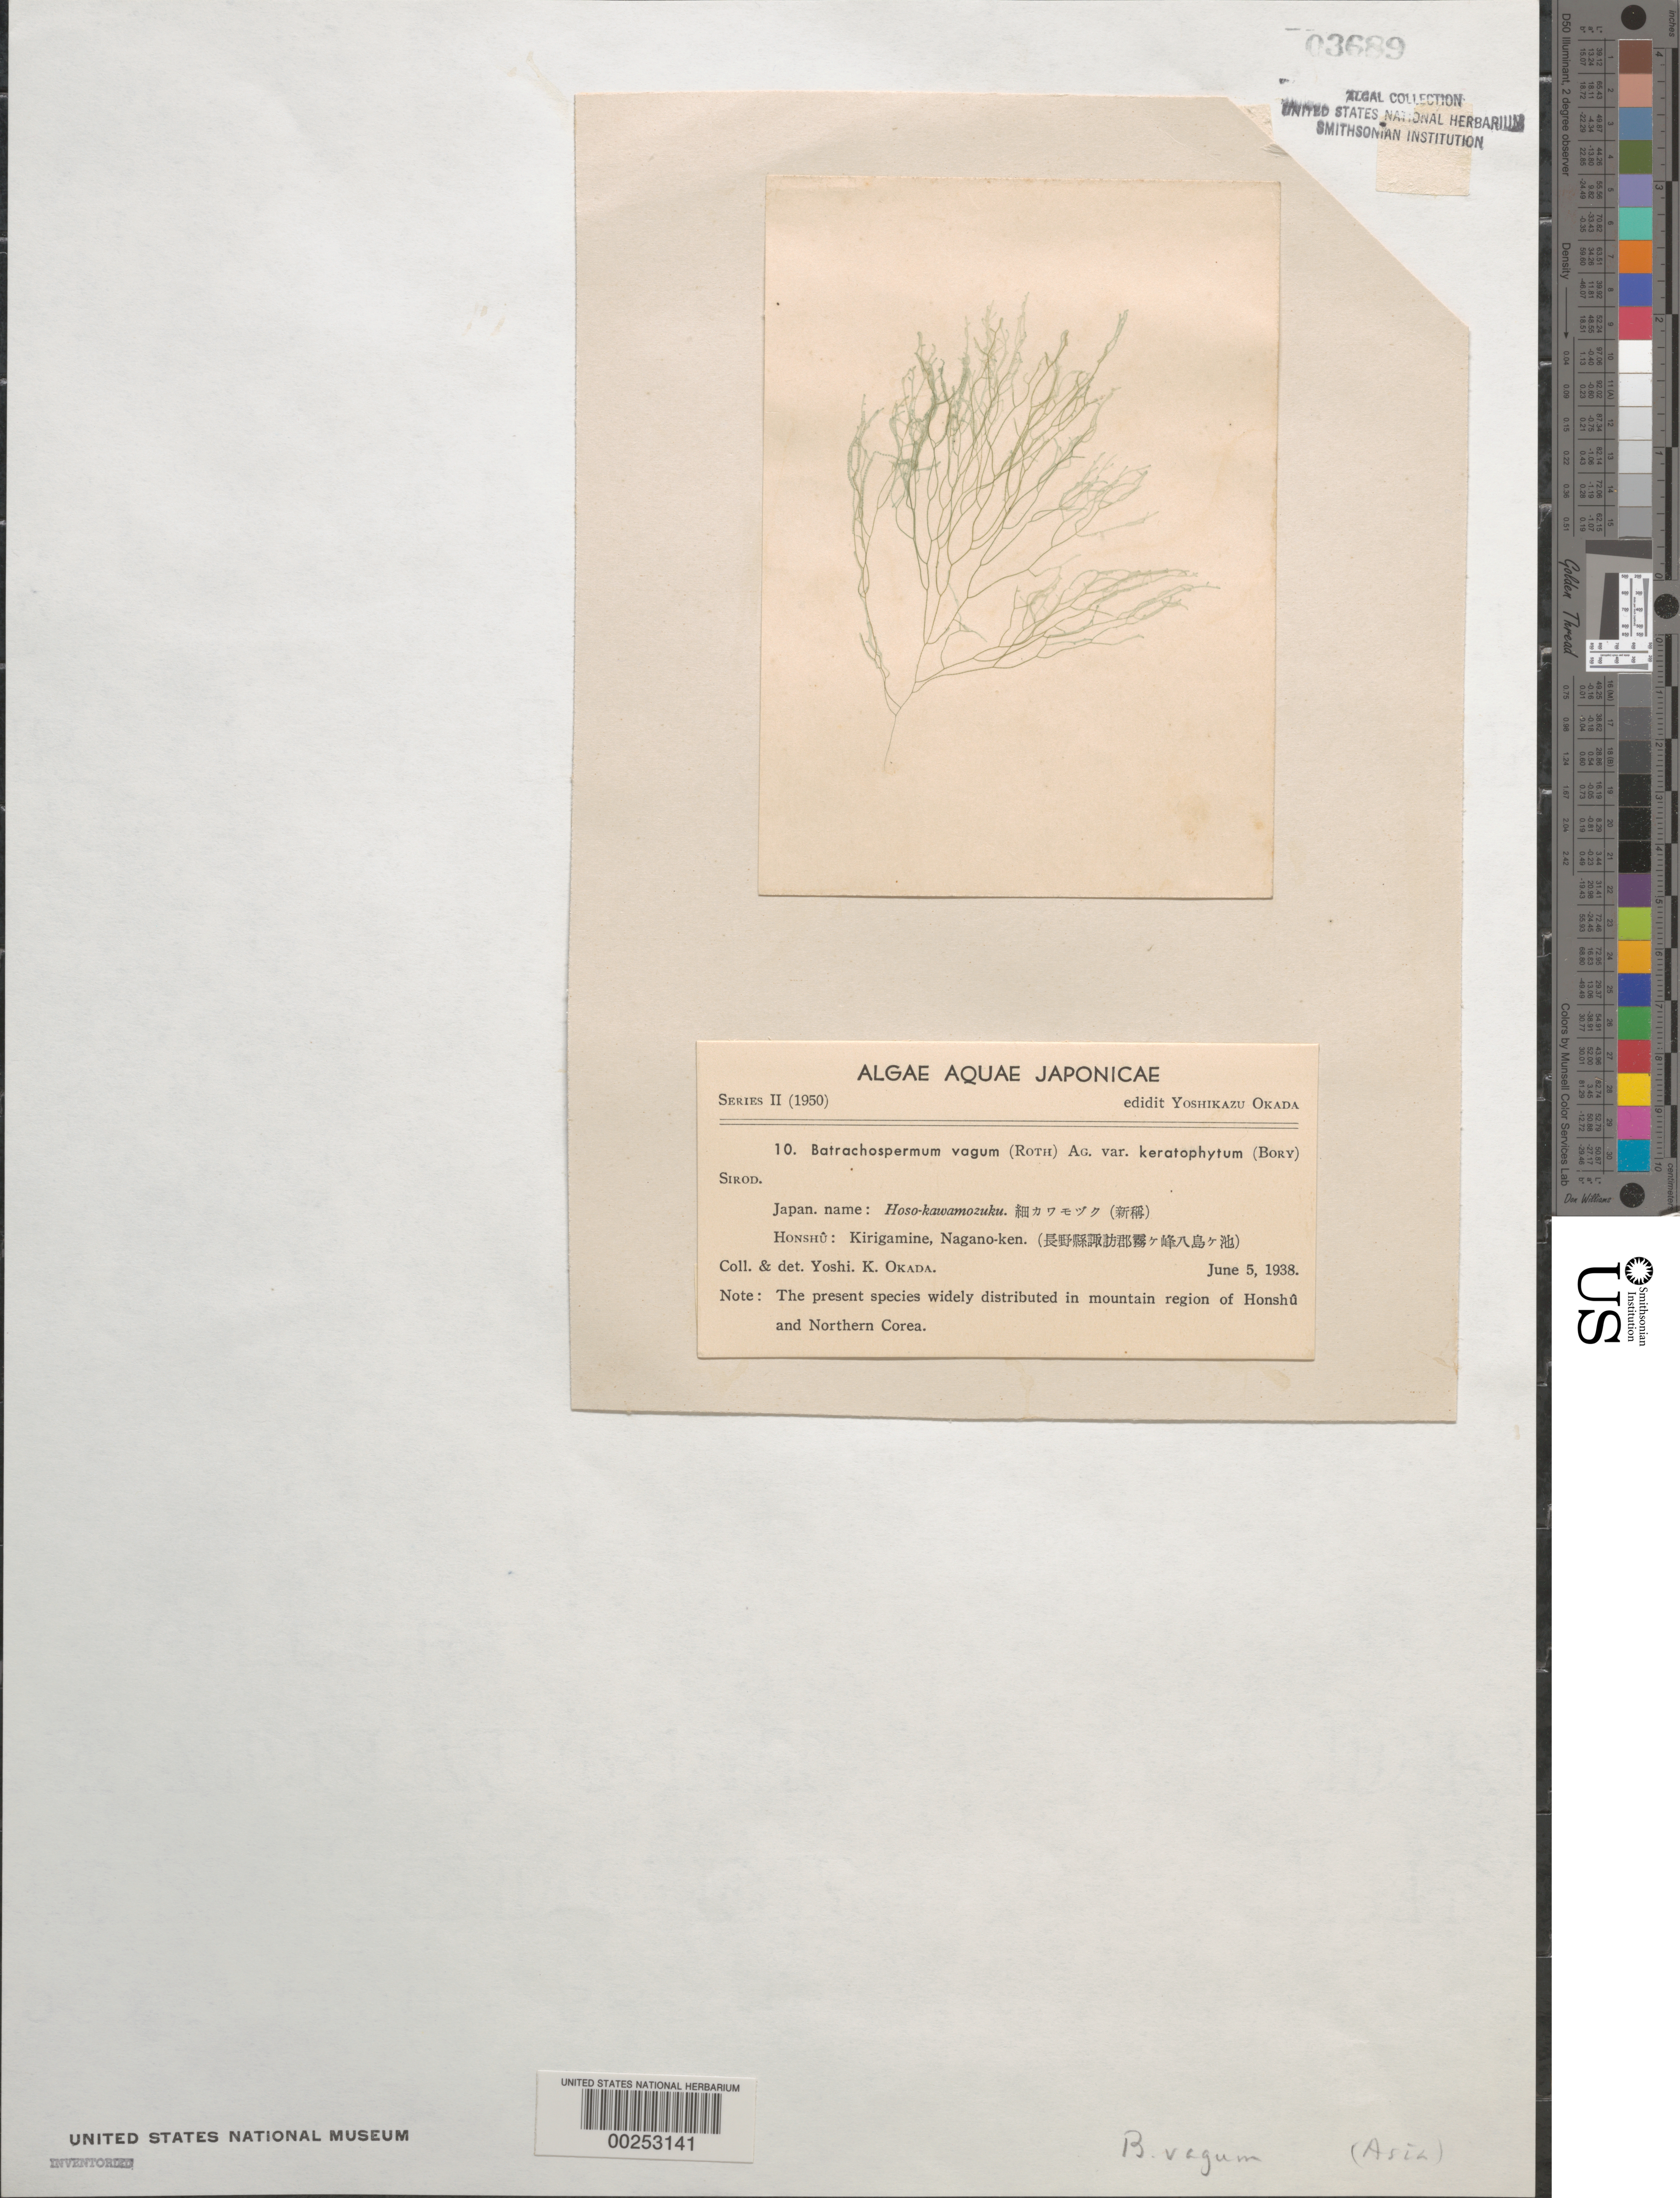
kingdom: Plantae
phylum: Rhodophyta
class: Florideophyceae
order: Batrachospermales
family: Batrachospermaceae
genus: Batrachospermum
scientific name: Batrachospermum turfosum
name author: Bory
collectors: Y. Okada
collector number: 10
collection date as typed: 05 Jun 1938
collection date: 1938-06-05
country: Japan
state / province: Nagano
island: Honshu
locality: Kirigamine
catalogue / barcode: US 3689